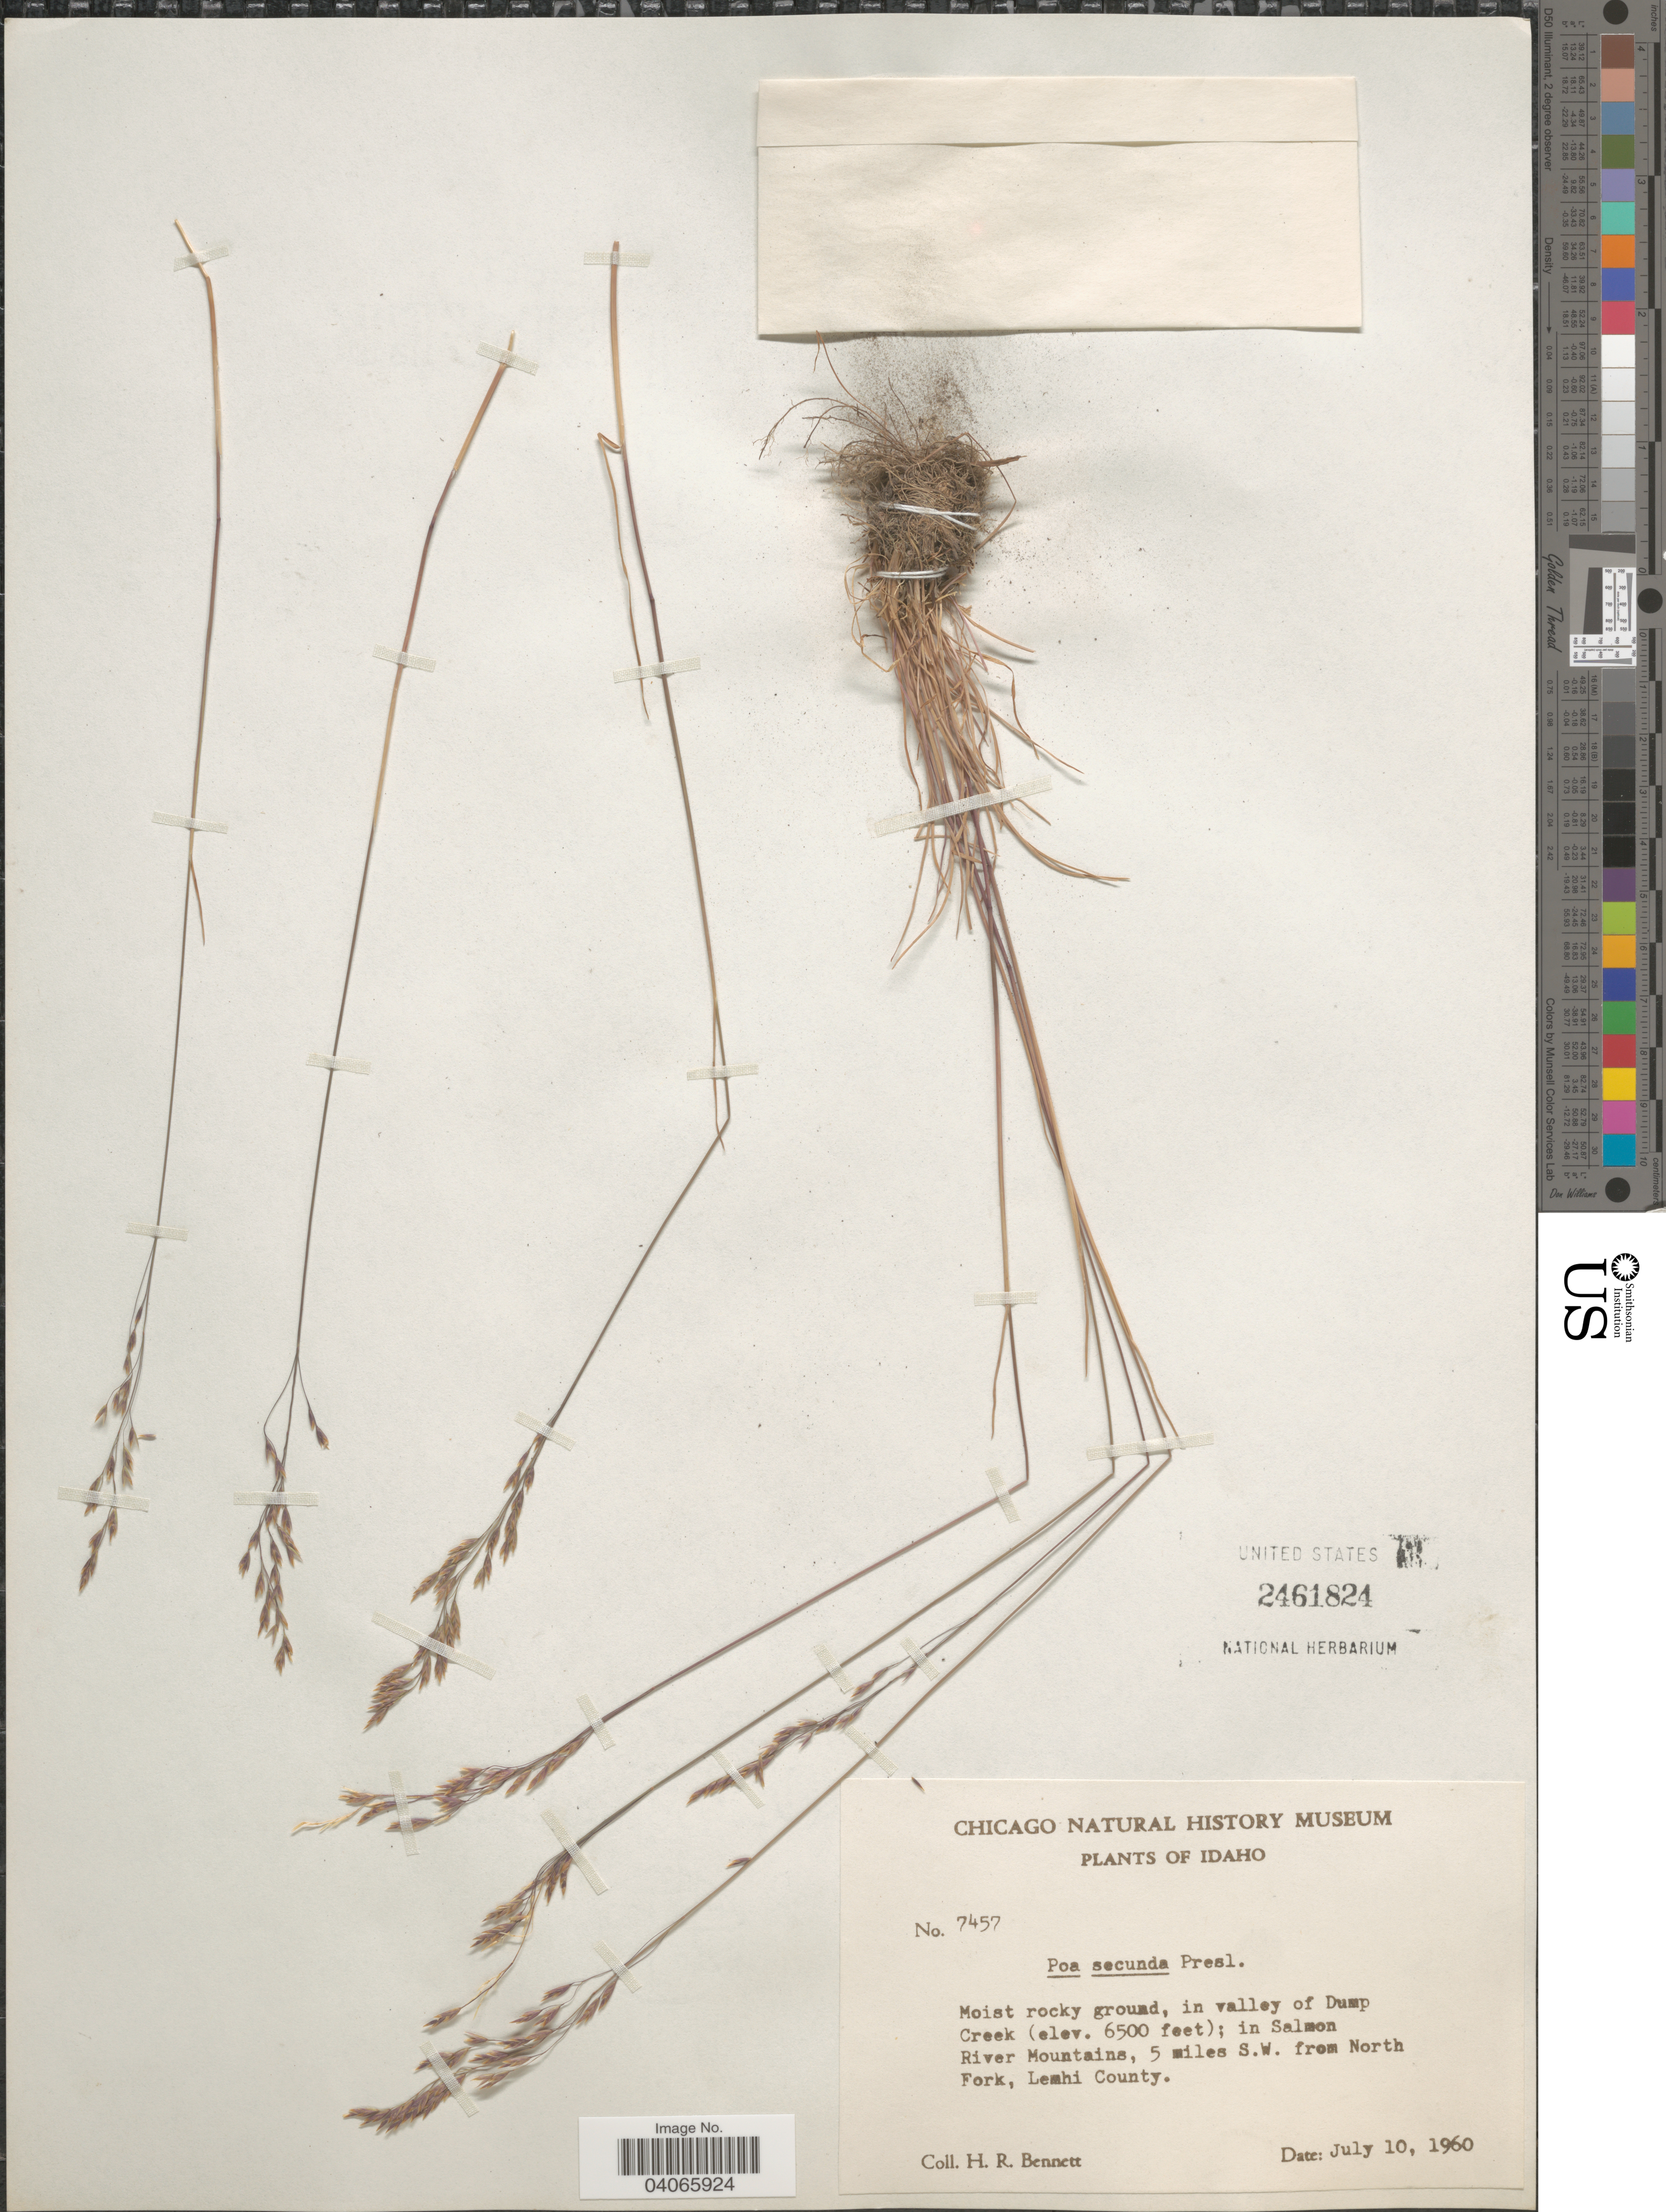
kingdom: Plantae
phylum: Tracheophyta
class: Liliopsida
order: Poales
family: Poaceae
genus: Poa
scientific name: Poa secunda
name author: J. Presl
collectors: H. R. Bennett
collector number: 7457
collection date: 1960-07-10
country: United States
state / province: Idaho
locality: In valley of Dump Creek; in Salmon River Mountains, 5 miles S.W. from North Fork, Lemhi County.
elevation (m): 1981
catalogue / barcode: US 2461824